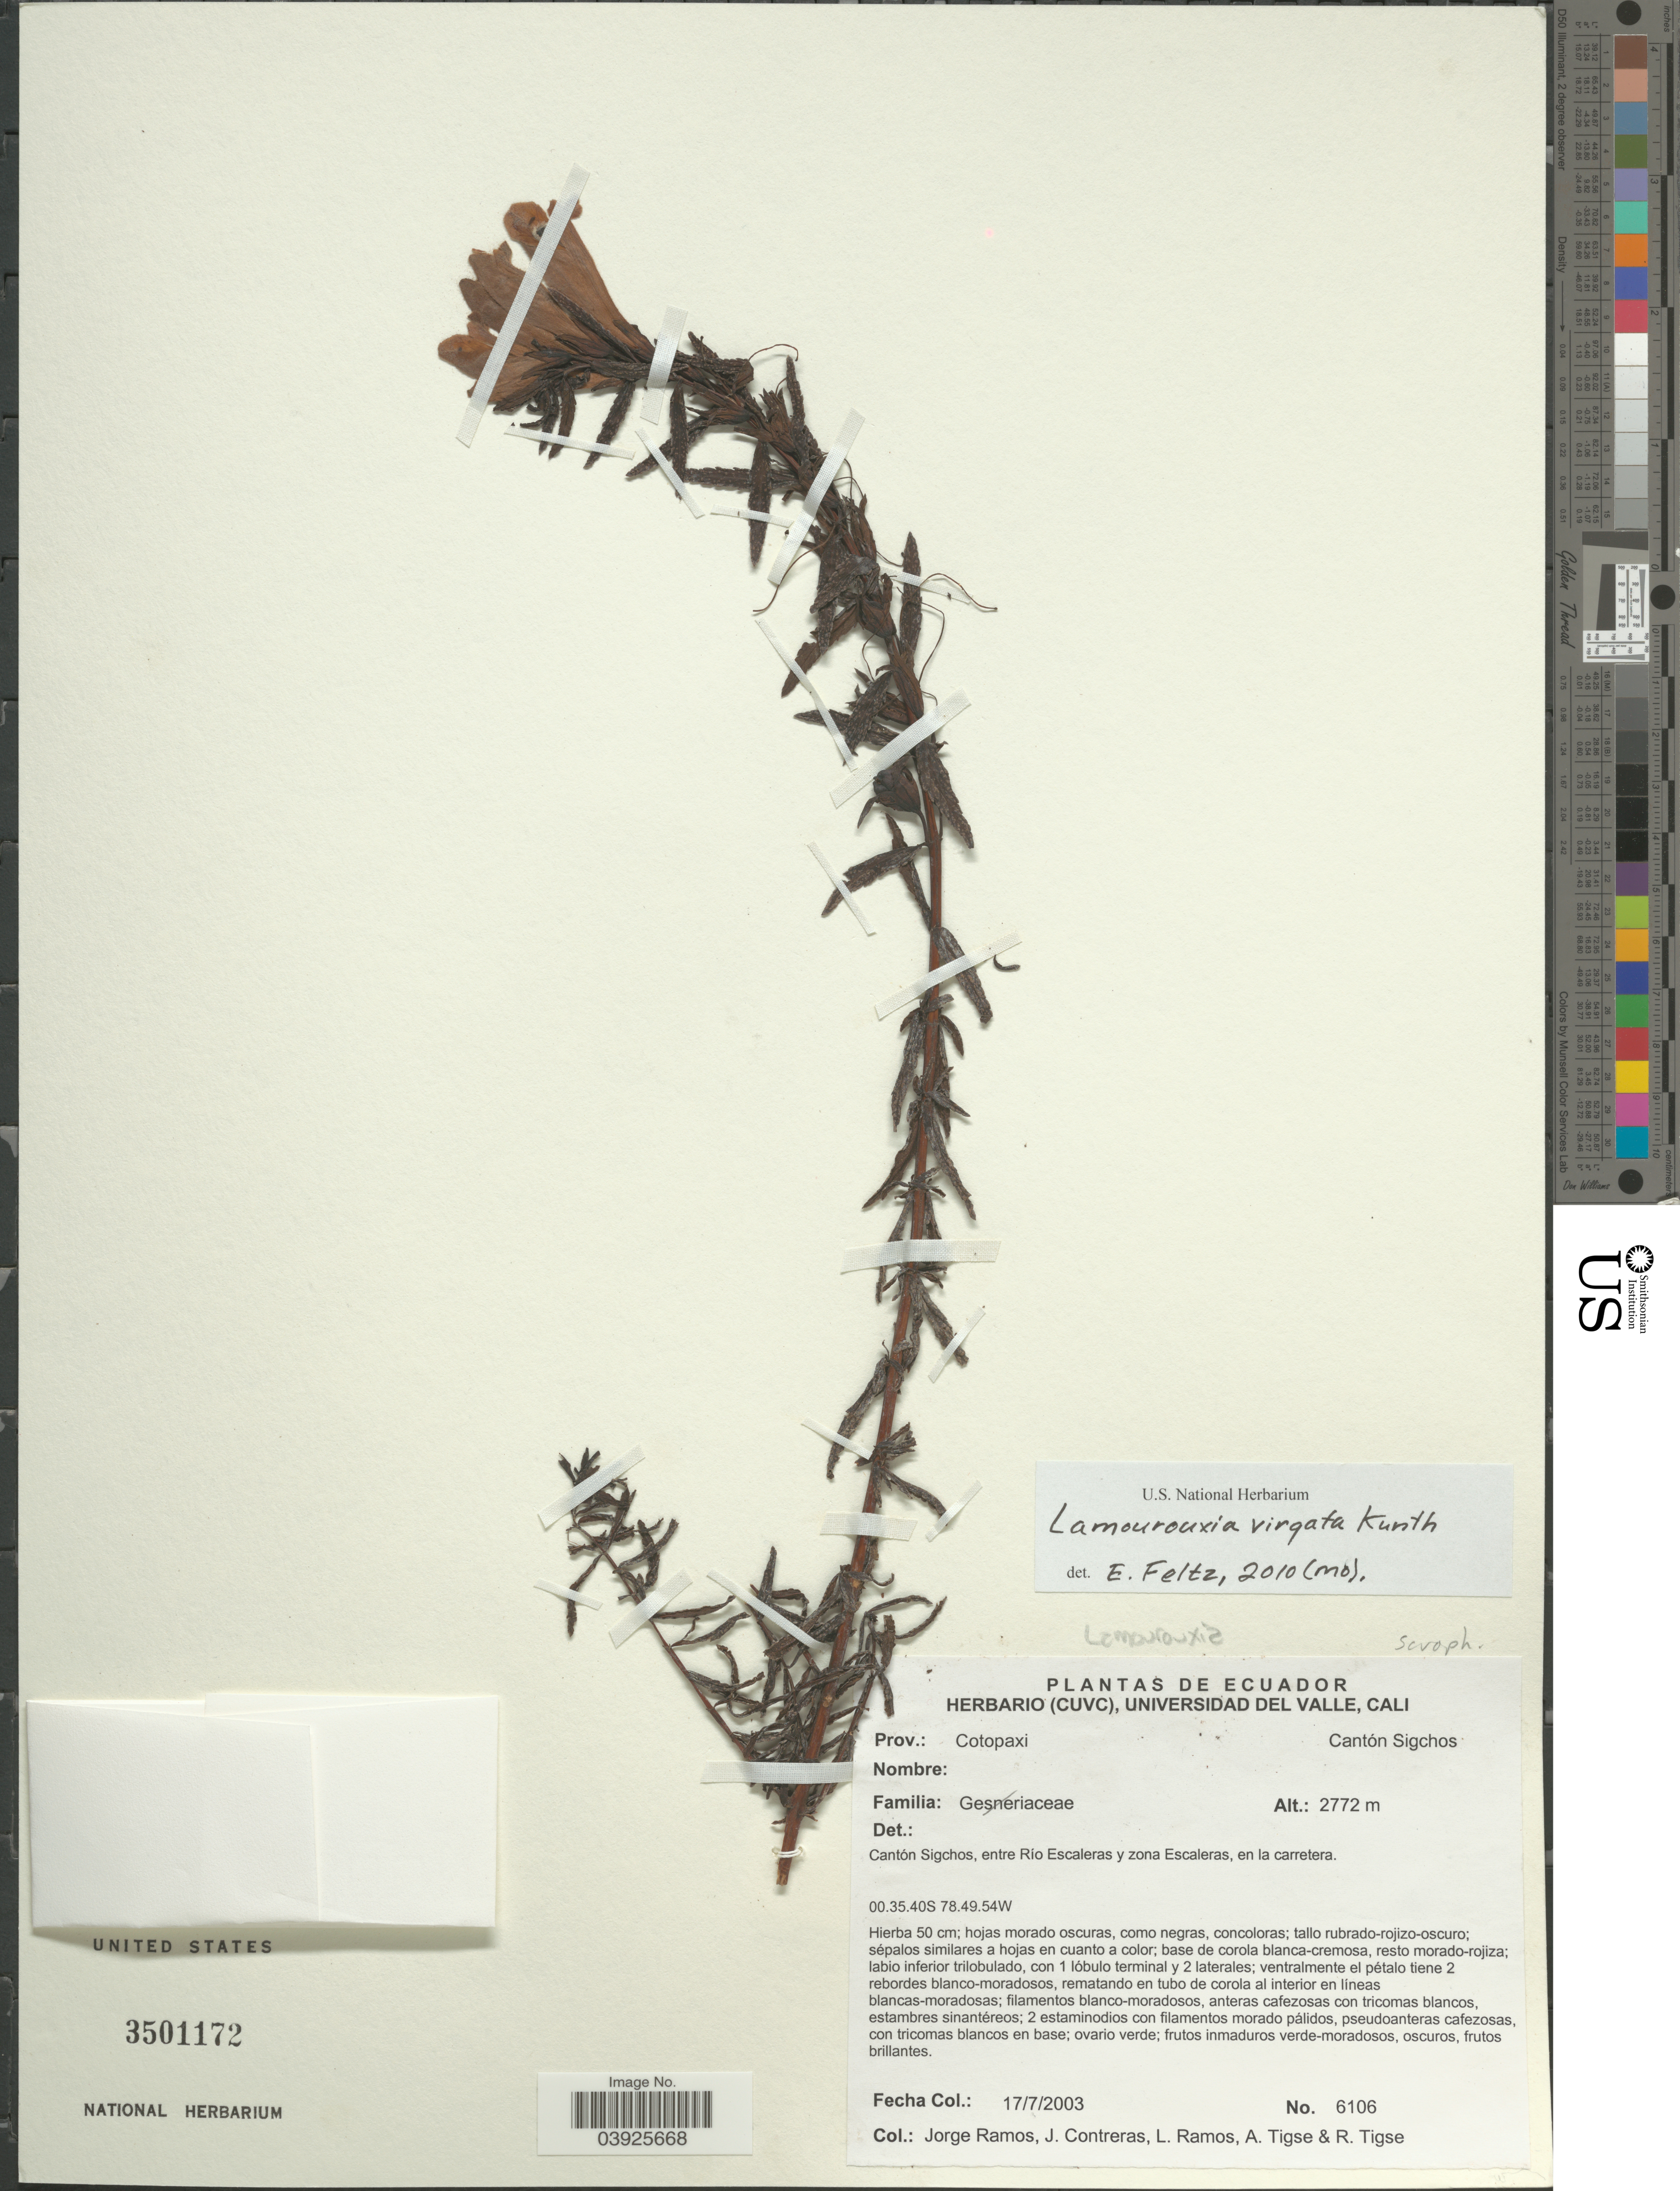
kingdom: Plantae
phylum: Tracheophyta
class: Magnoliopsida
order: Lamiales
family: Orobanchaceae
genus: Lamourouxia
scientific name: Lamourouxia virgata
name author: Kunth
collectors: J. Ramos, J. Contreras, L. Ramos, A. Tigse & R. Tigse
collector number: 6106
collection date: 2003-07-17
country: Ecuador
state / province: Cotopaxi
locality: Cantón Sigchos. Entre Río Escaleras y zona Escaleras, en la carretera.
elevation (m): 2772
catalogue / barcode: US 3501172